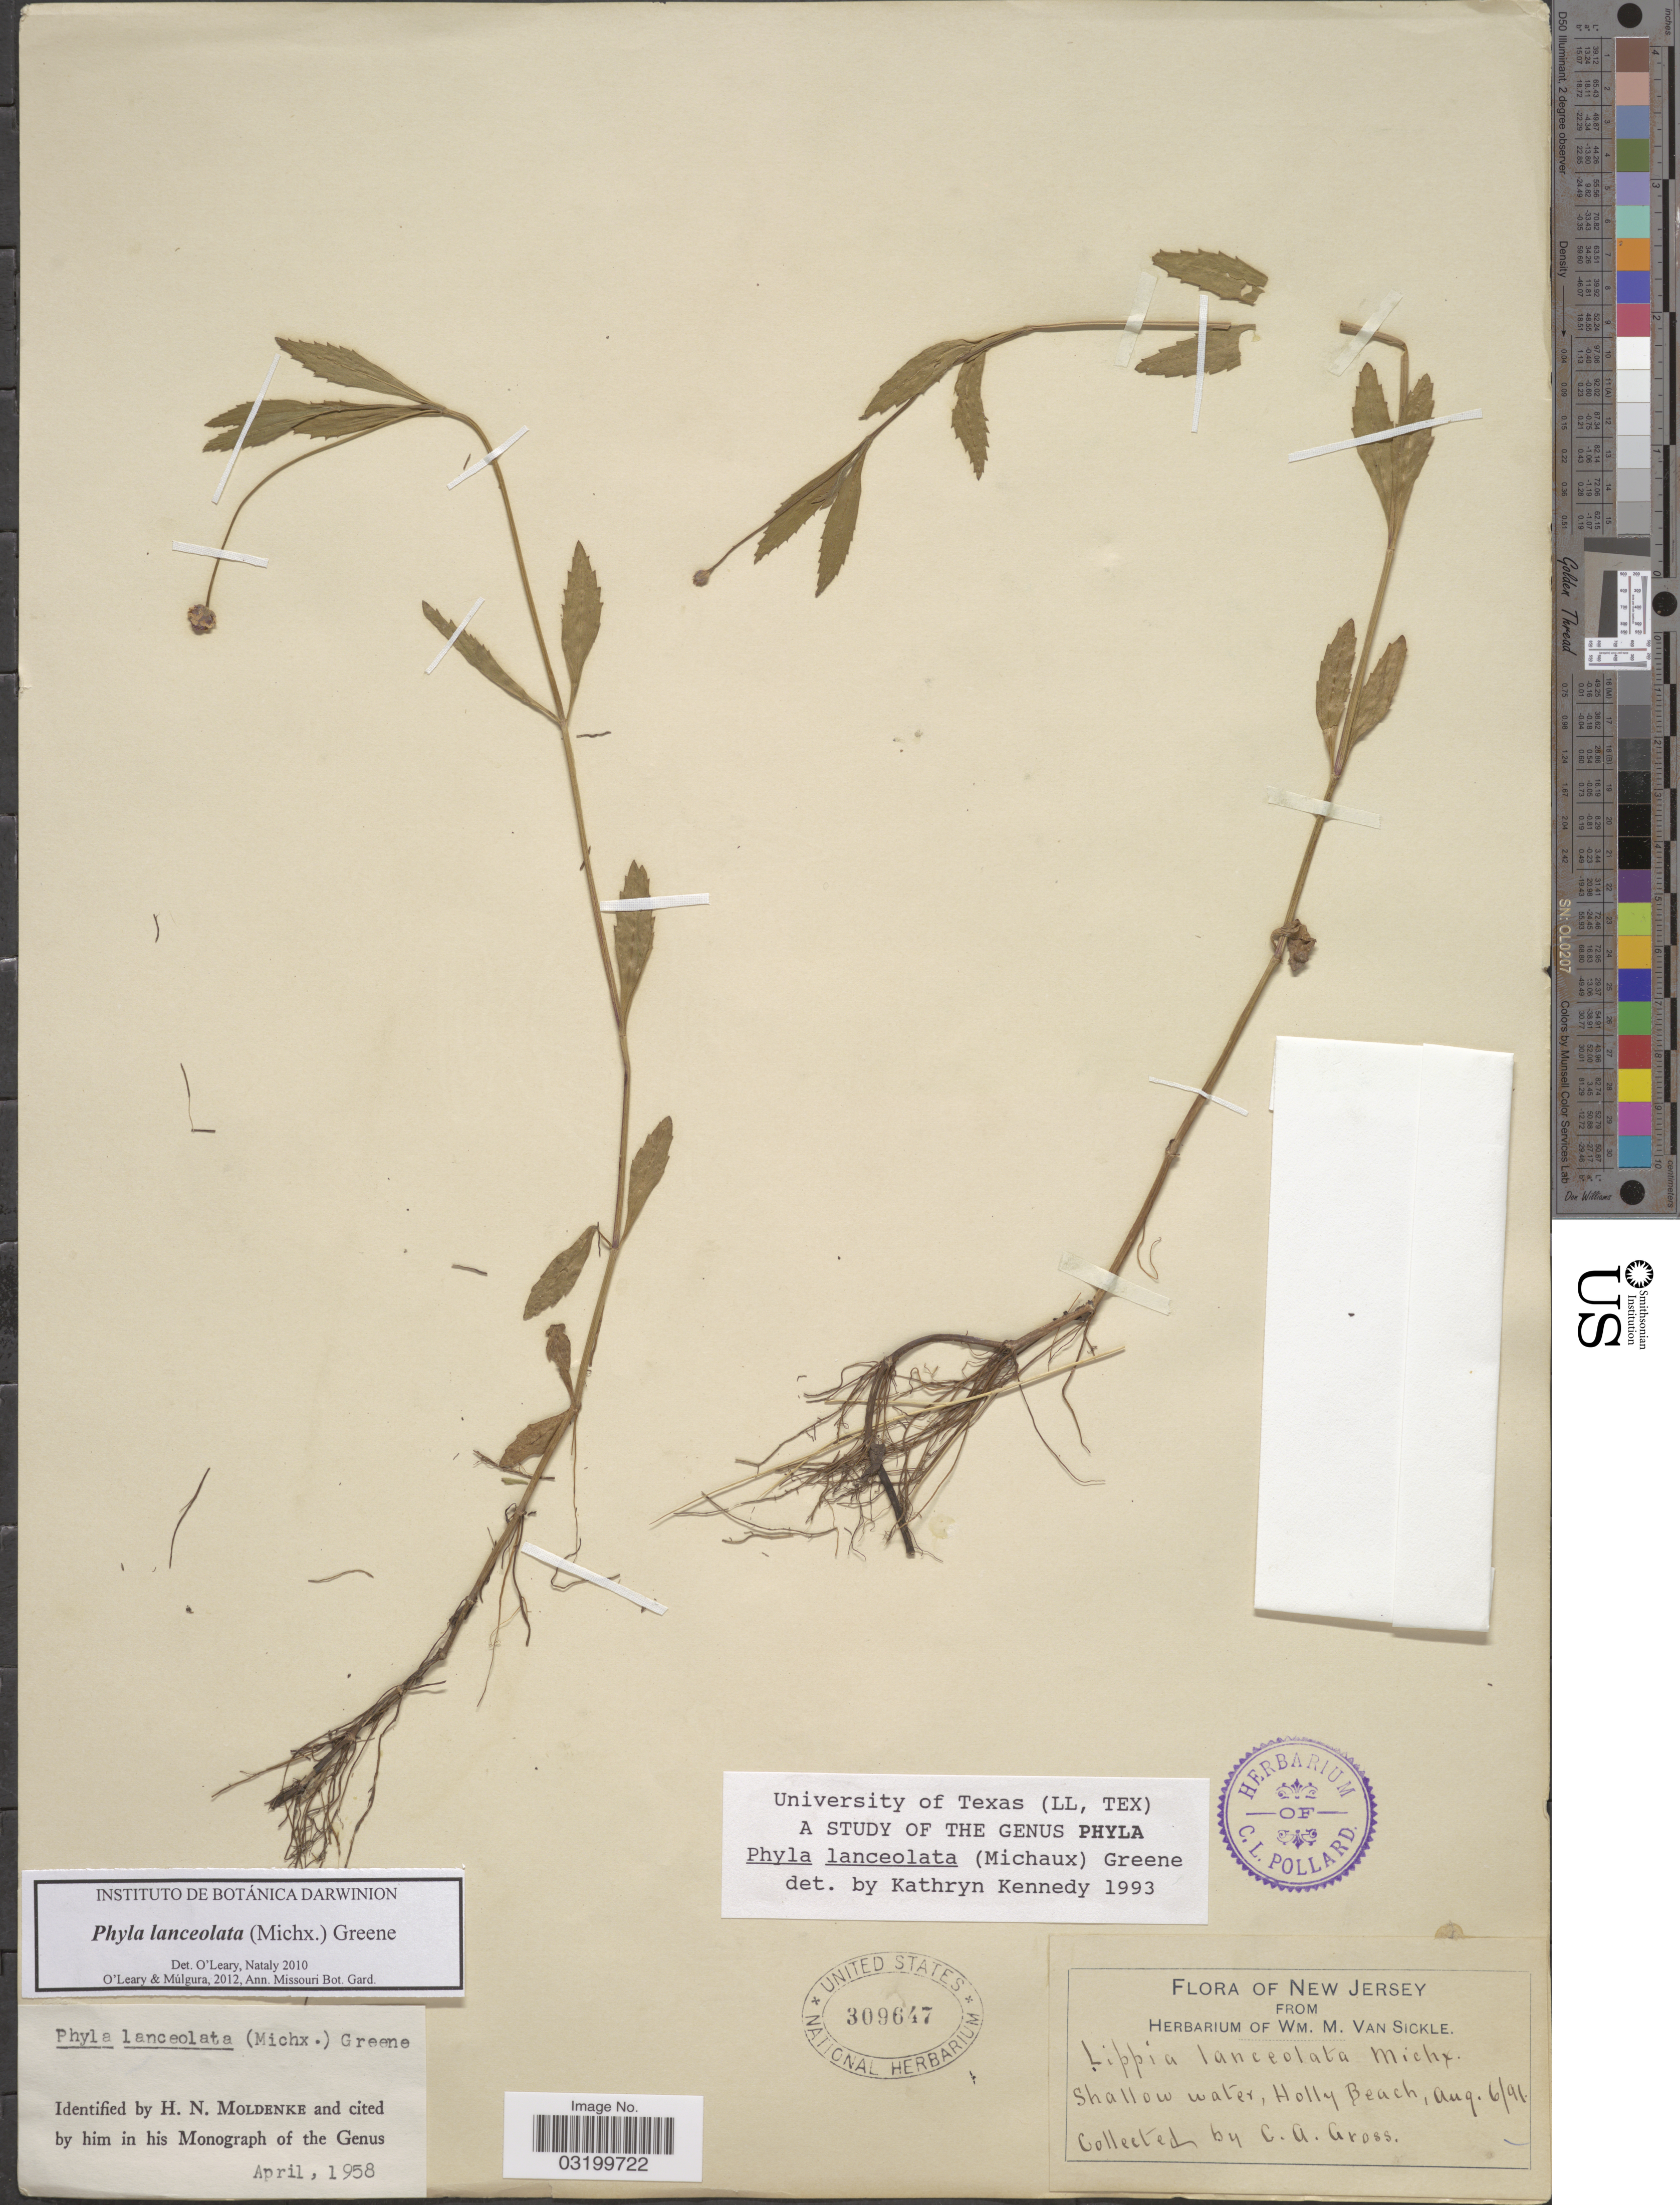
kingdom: Plantae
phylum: Tracheophyta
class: Magnoliopsida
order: Lamiales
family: Verbenaceae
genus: Phyla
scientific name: Phyla lanceolata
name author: (Michx.) Greene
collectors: C. A. Gross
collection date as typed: Transcribed d/m/y: 6/8/91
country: United States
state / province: New Jersey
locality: Shallow water, Holly Beach.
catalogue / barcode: US 309647